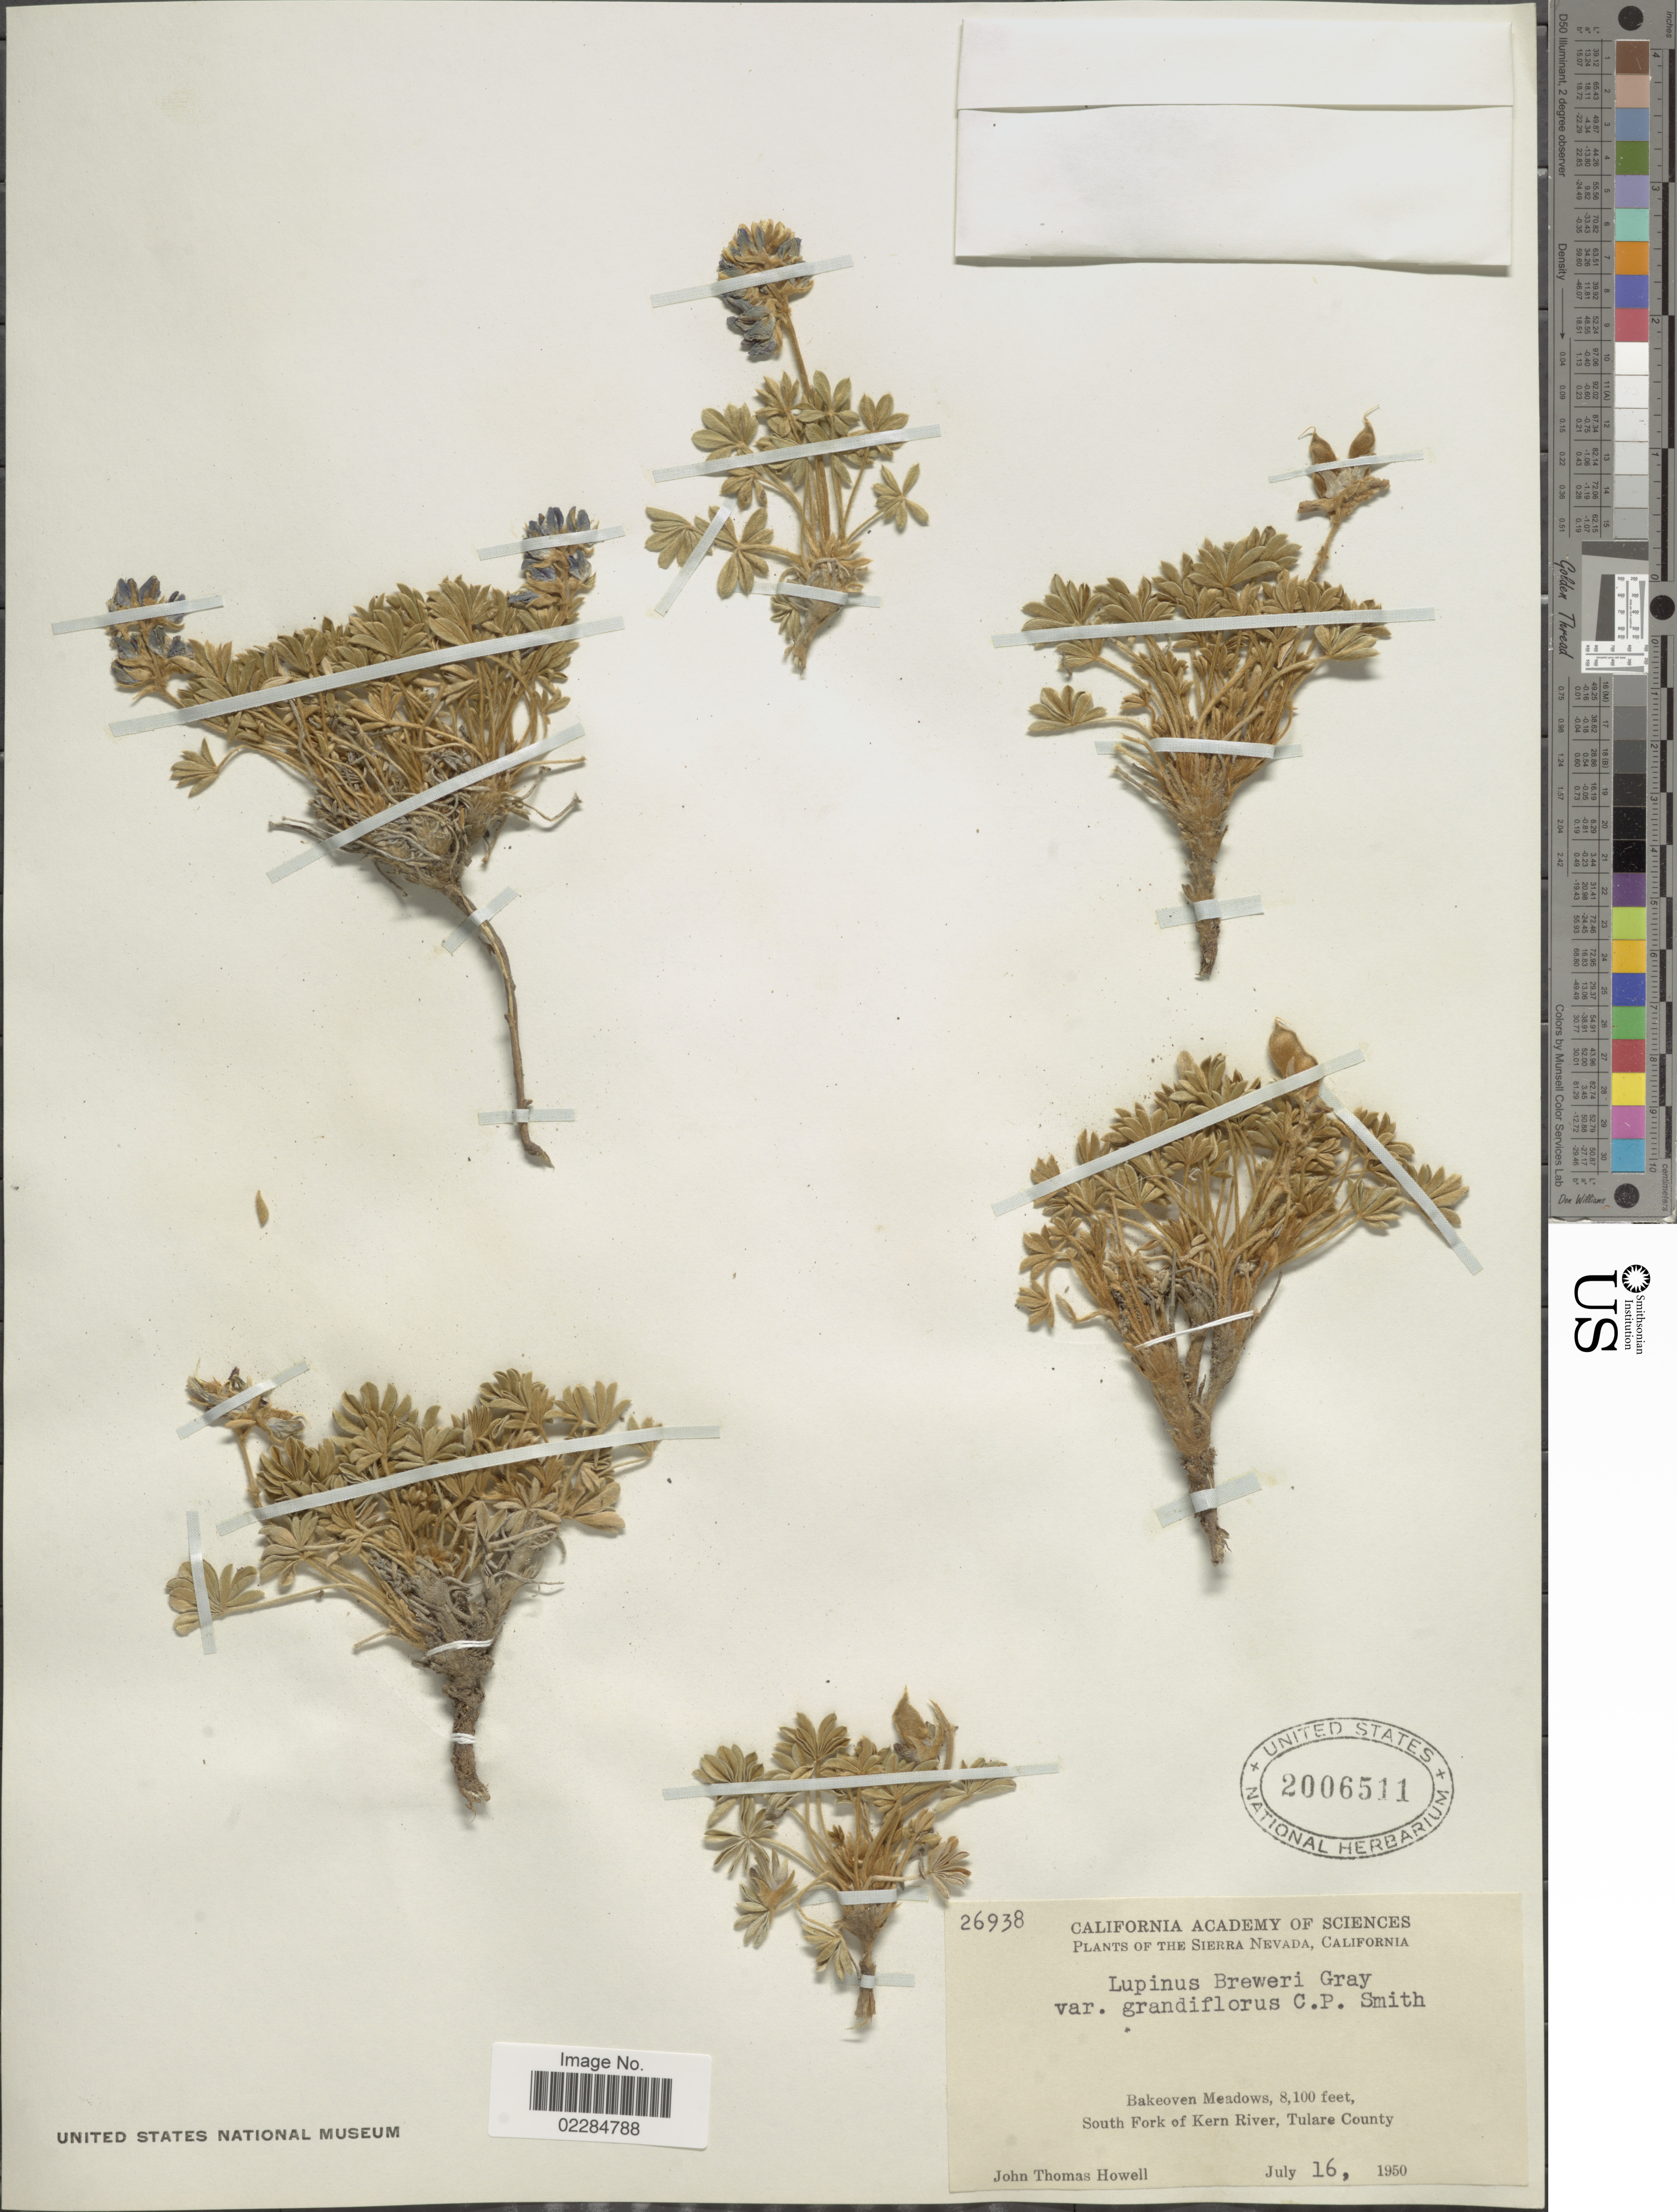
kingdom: Plantae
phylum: Tracheophyta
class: Magnoliopsida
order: Fabales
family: Fabaceae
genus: Lupinus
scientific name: Lupinus breweri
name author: A. Gray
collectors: J. T. Howell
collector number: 26938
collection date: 1950-07-16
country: United States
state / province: California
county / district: Tulare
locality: Sierra Nevada. Bakeoven Meadows. South Fork of Kern River, Tulare County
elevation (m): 2469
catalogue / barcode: US 2006511